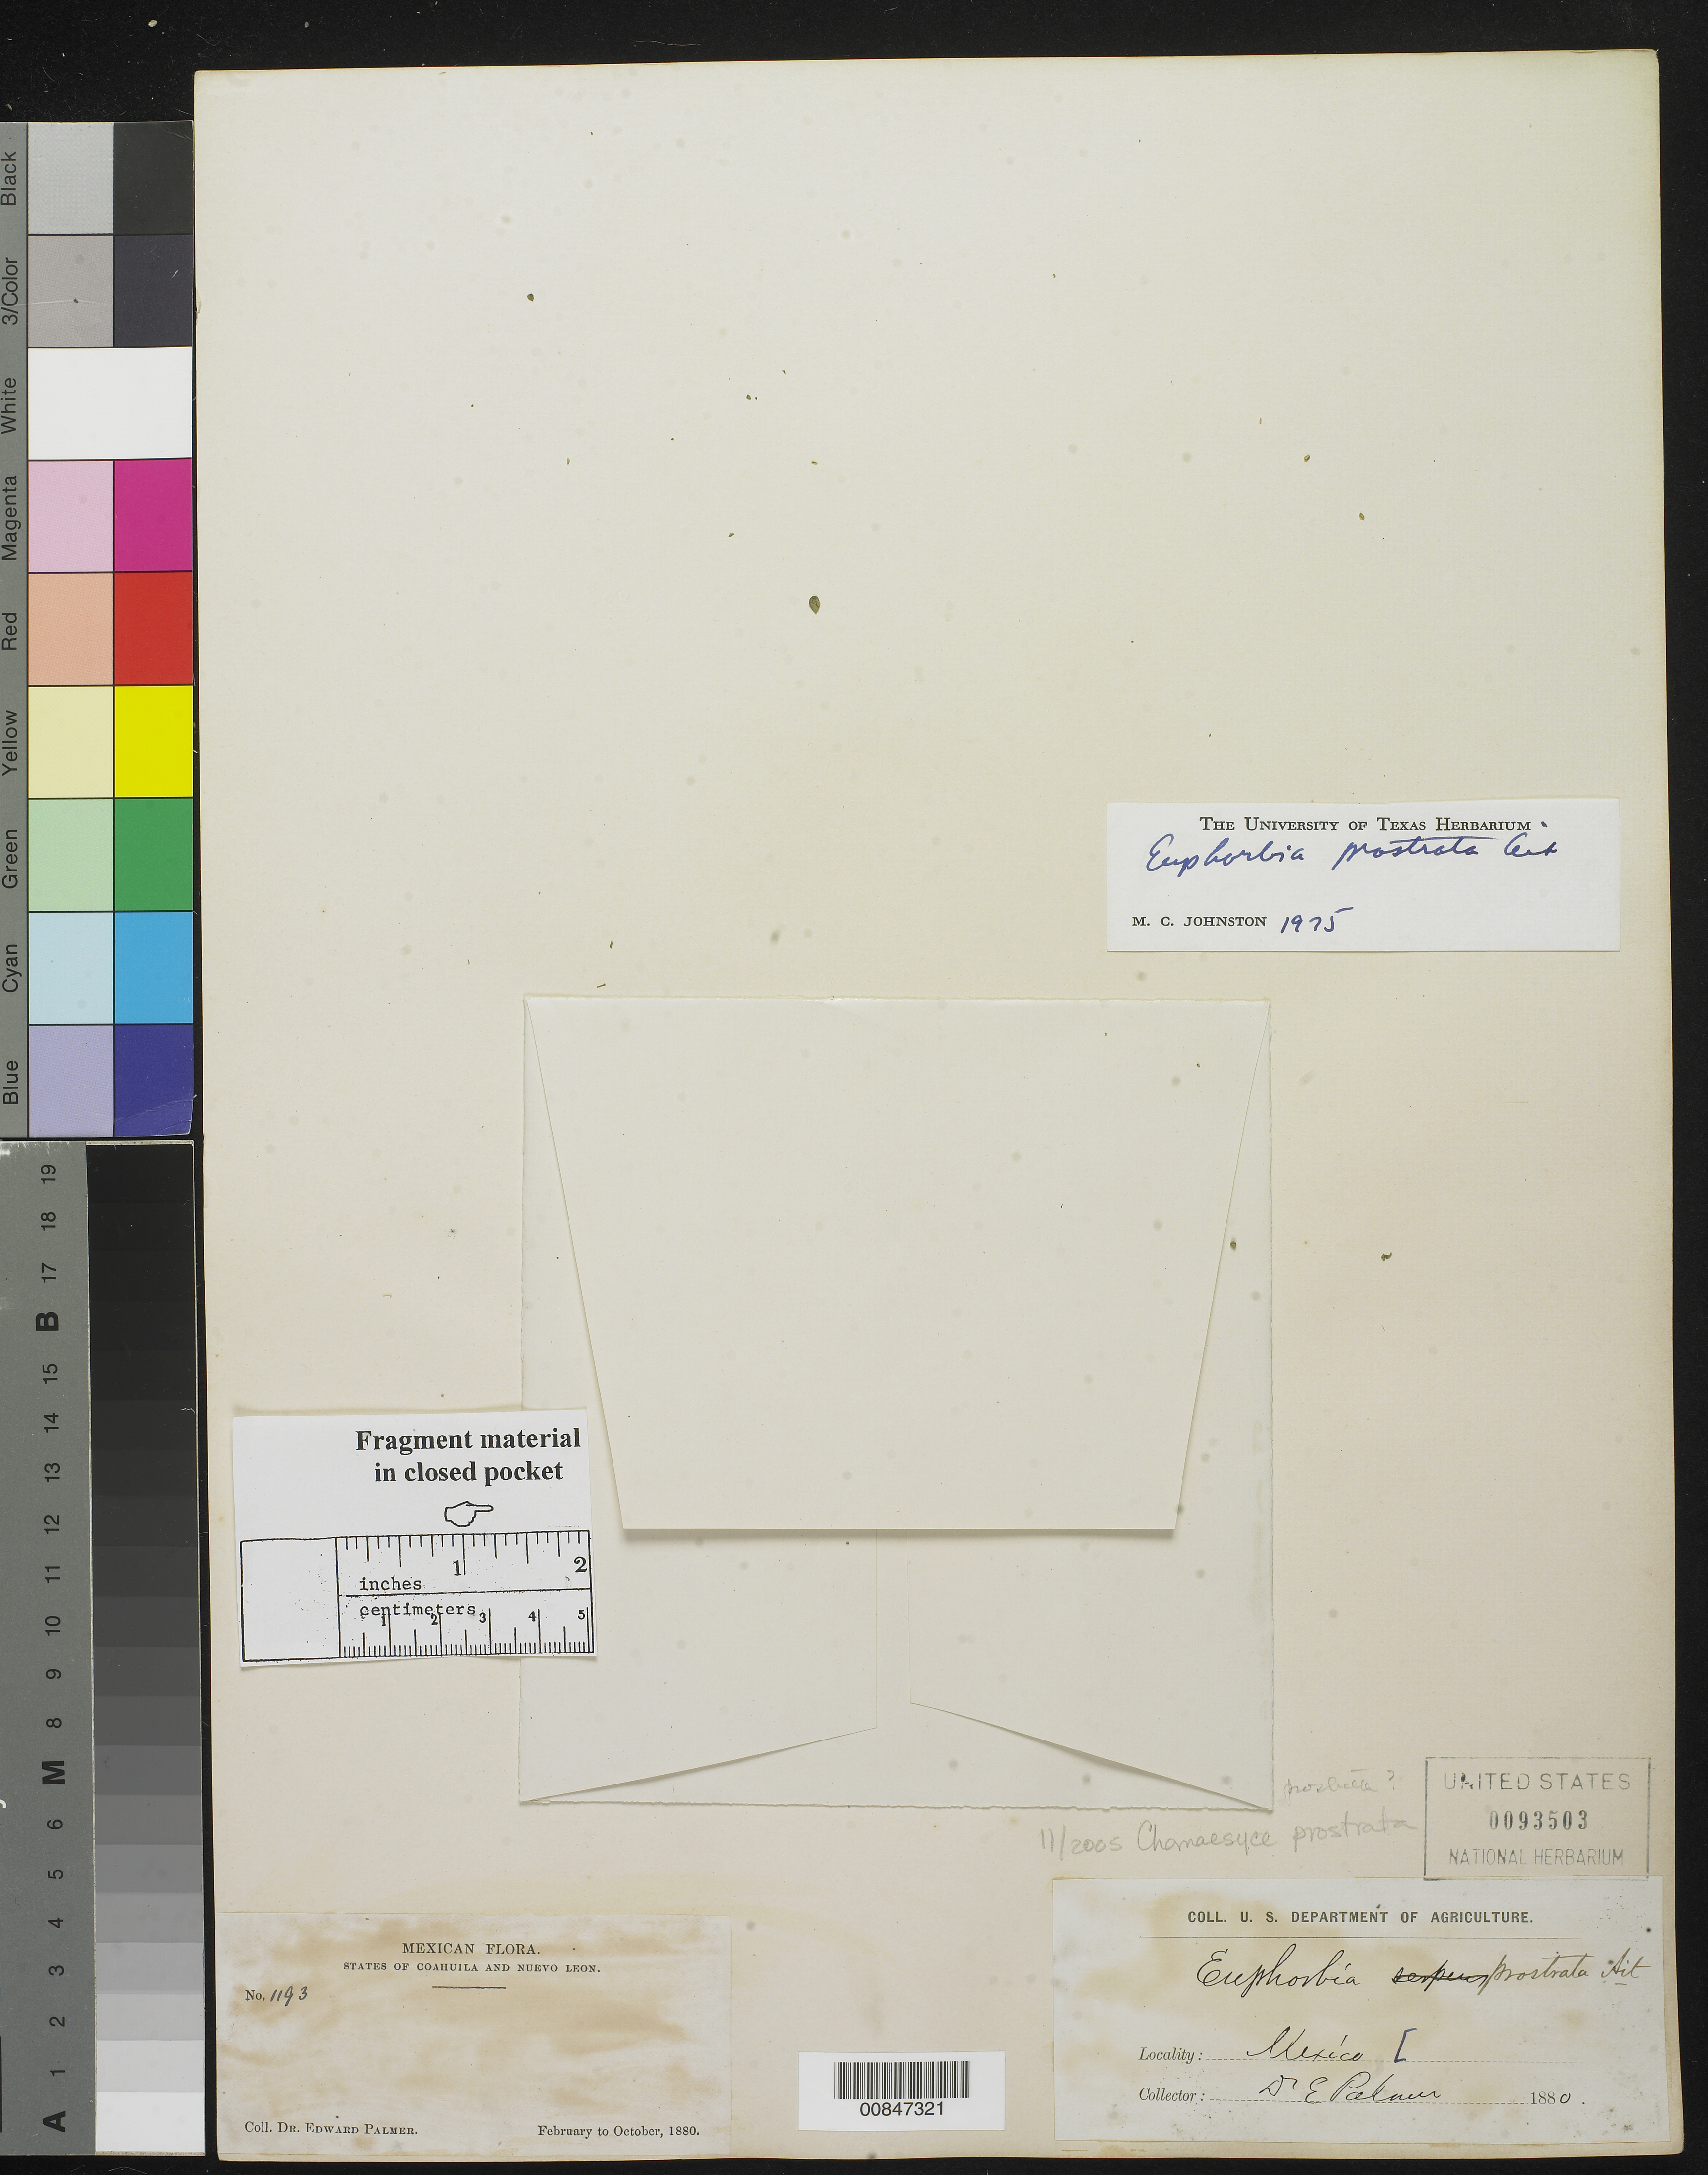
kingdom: Plantae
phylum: Tracheophyta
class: Magnoliopsida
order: Malpighiales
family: Euphorbiaceae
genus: Euphorbia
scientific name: Euphorbia prostrata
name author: Aiton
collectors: E. Palmer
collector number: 1193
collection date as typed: Feb 1880 to -- Oct 1880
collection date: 1880-02/1880-10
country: Mexico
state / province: Coahuila / Nuevo León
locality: States of Coahuila and Nuevo León.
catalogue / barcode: US 93503